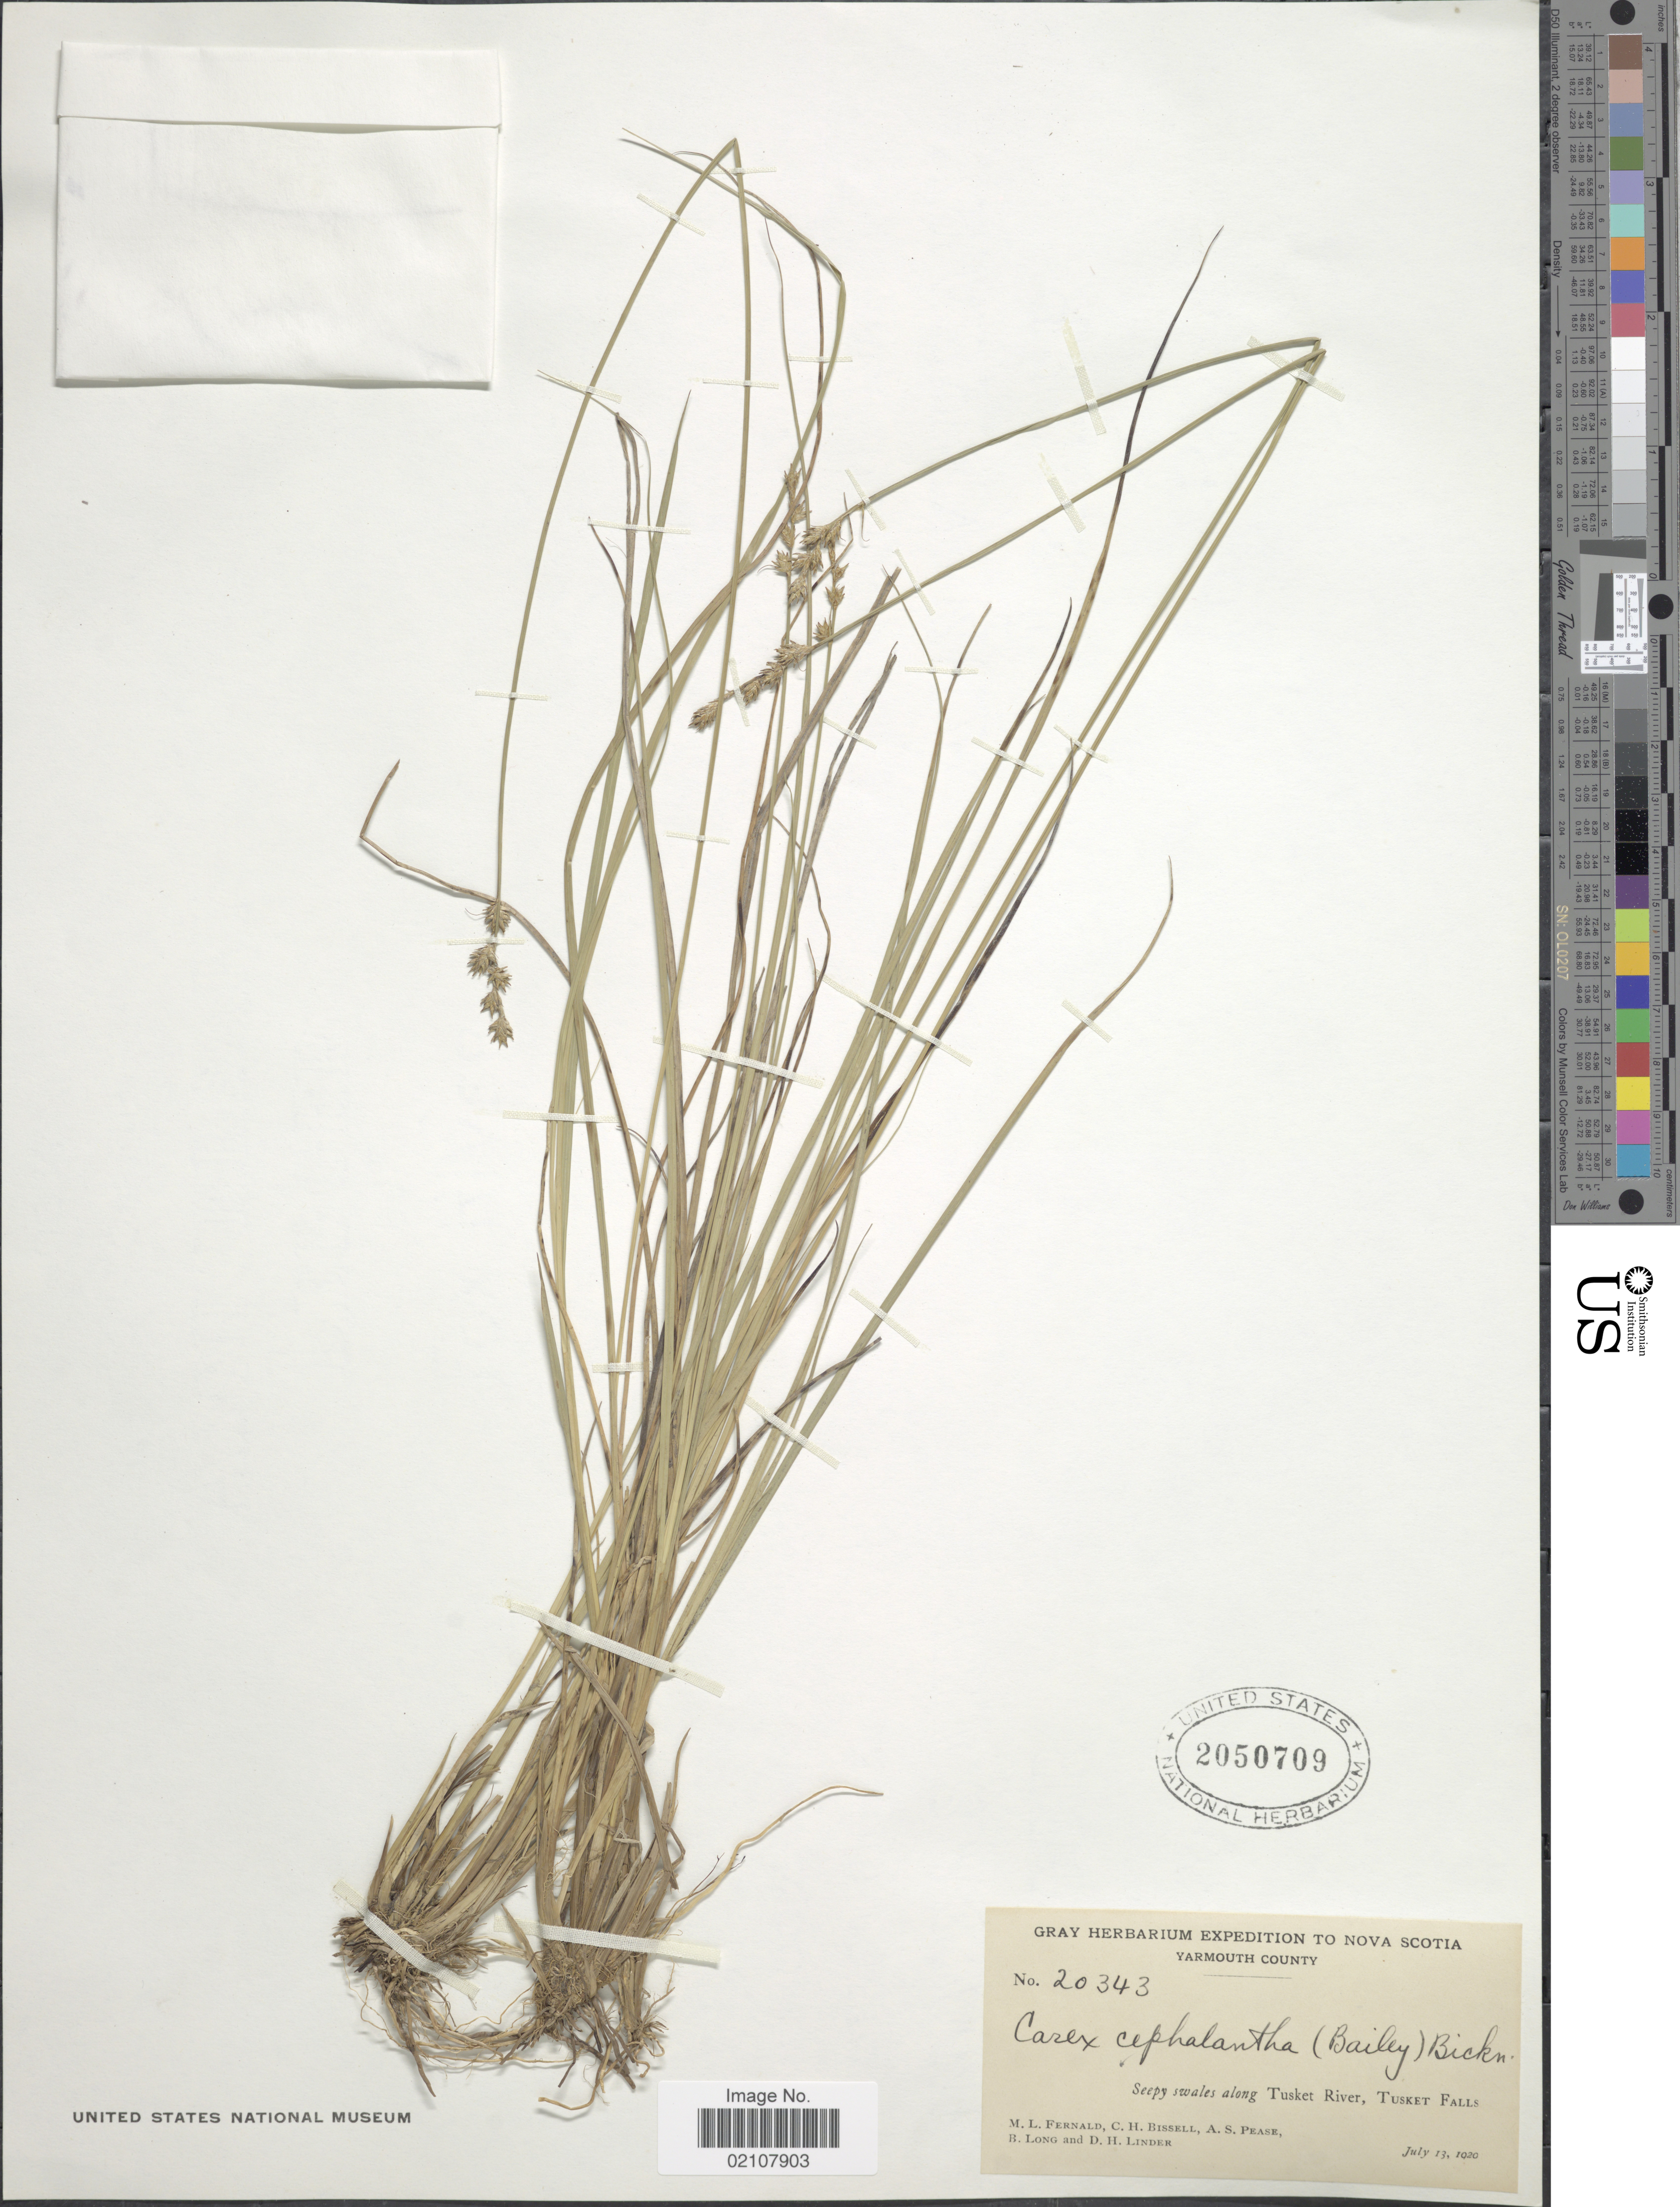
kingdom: Plantae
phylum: Tracheophyta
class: Liliopsida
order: Poales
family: Cyperaceae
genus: Carex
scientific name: Carex echinata subsp. echinata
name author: Murray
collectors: M. L. Fernald, C. Bissell, A. S. Pease, B. Long & D. Linder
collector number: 20343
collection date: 1920-07-13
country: Canada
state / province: Nova Scotia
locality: Yarmouth County, Seepy swales along Tusket River, Tusket Falls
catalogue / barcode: US 2050709